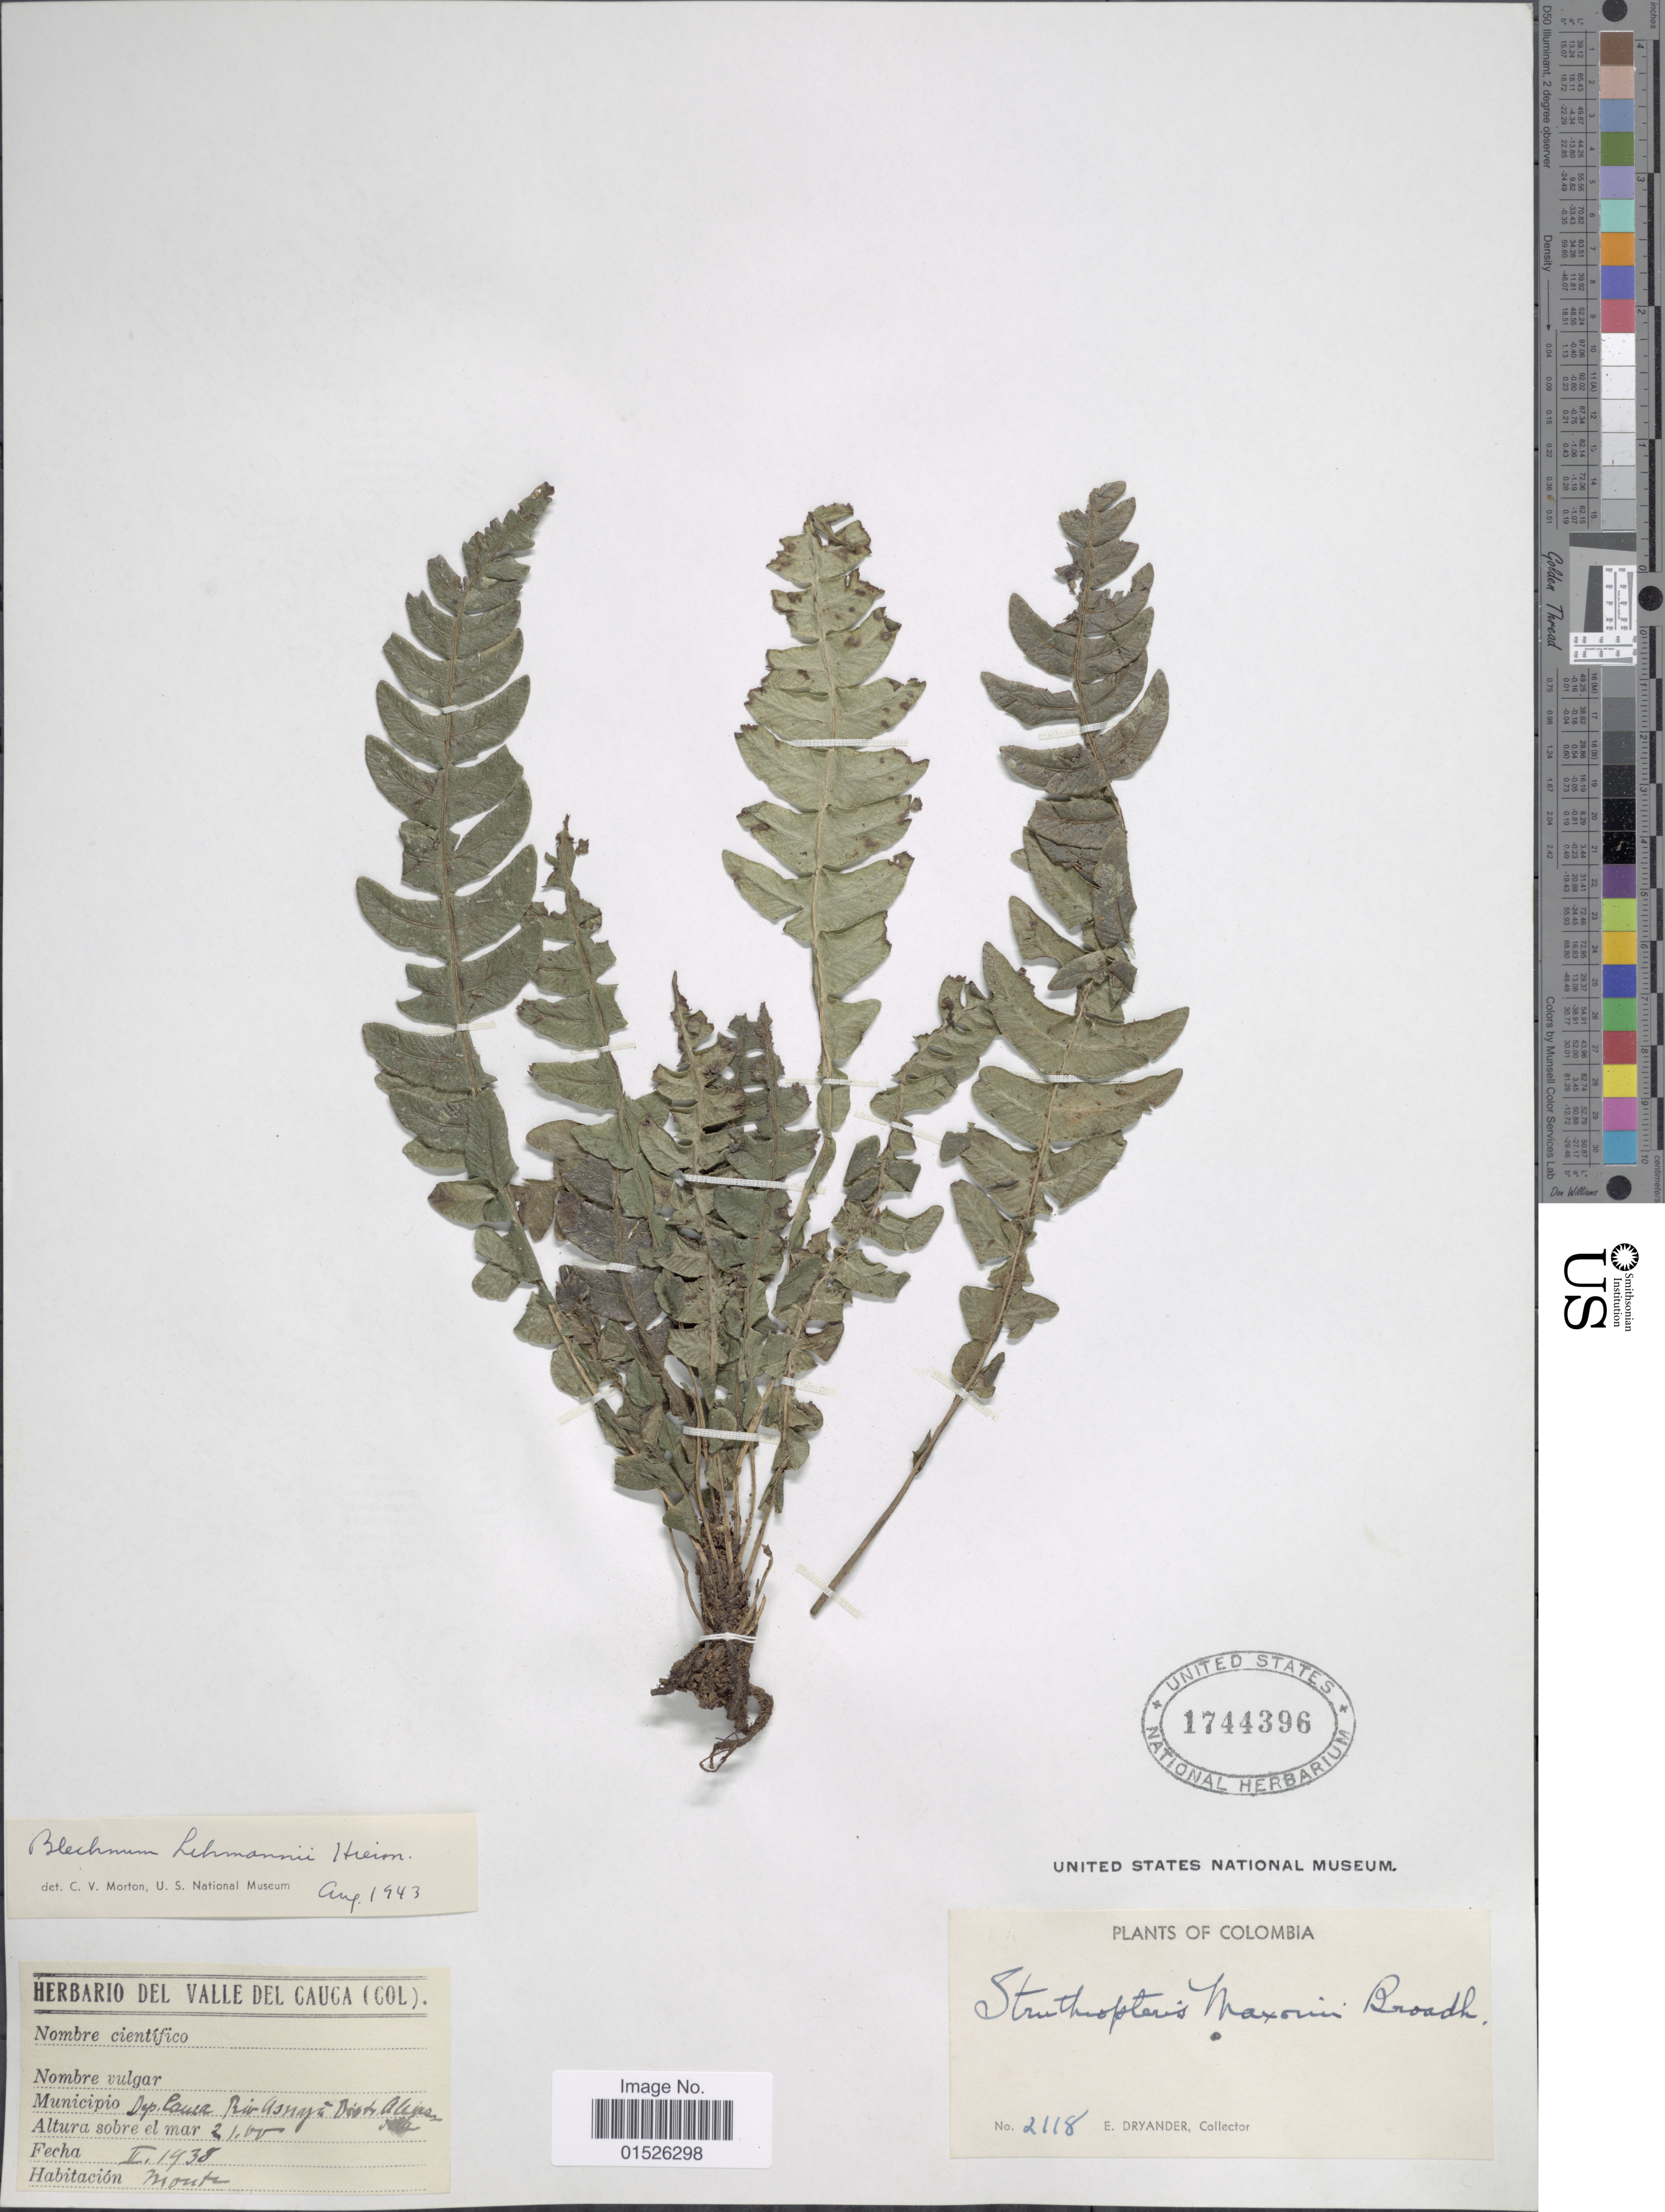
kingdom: Plantae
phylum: Tracheophyta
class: Polypodiopsida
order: Polypodiales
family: Blechnaceae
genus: Blechnum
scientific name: Blechnum lehmannii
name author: Hieron.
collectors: E. Dryander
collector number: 2118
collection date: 1938-05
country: Colombia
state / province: Cauca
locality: Rio Asnazú, Distr Ali [illegible text].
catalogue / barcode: US 1744396